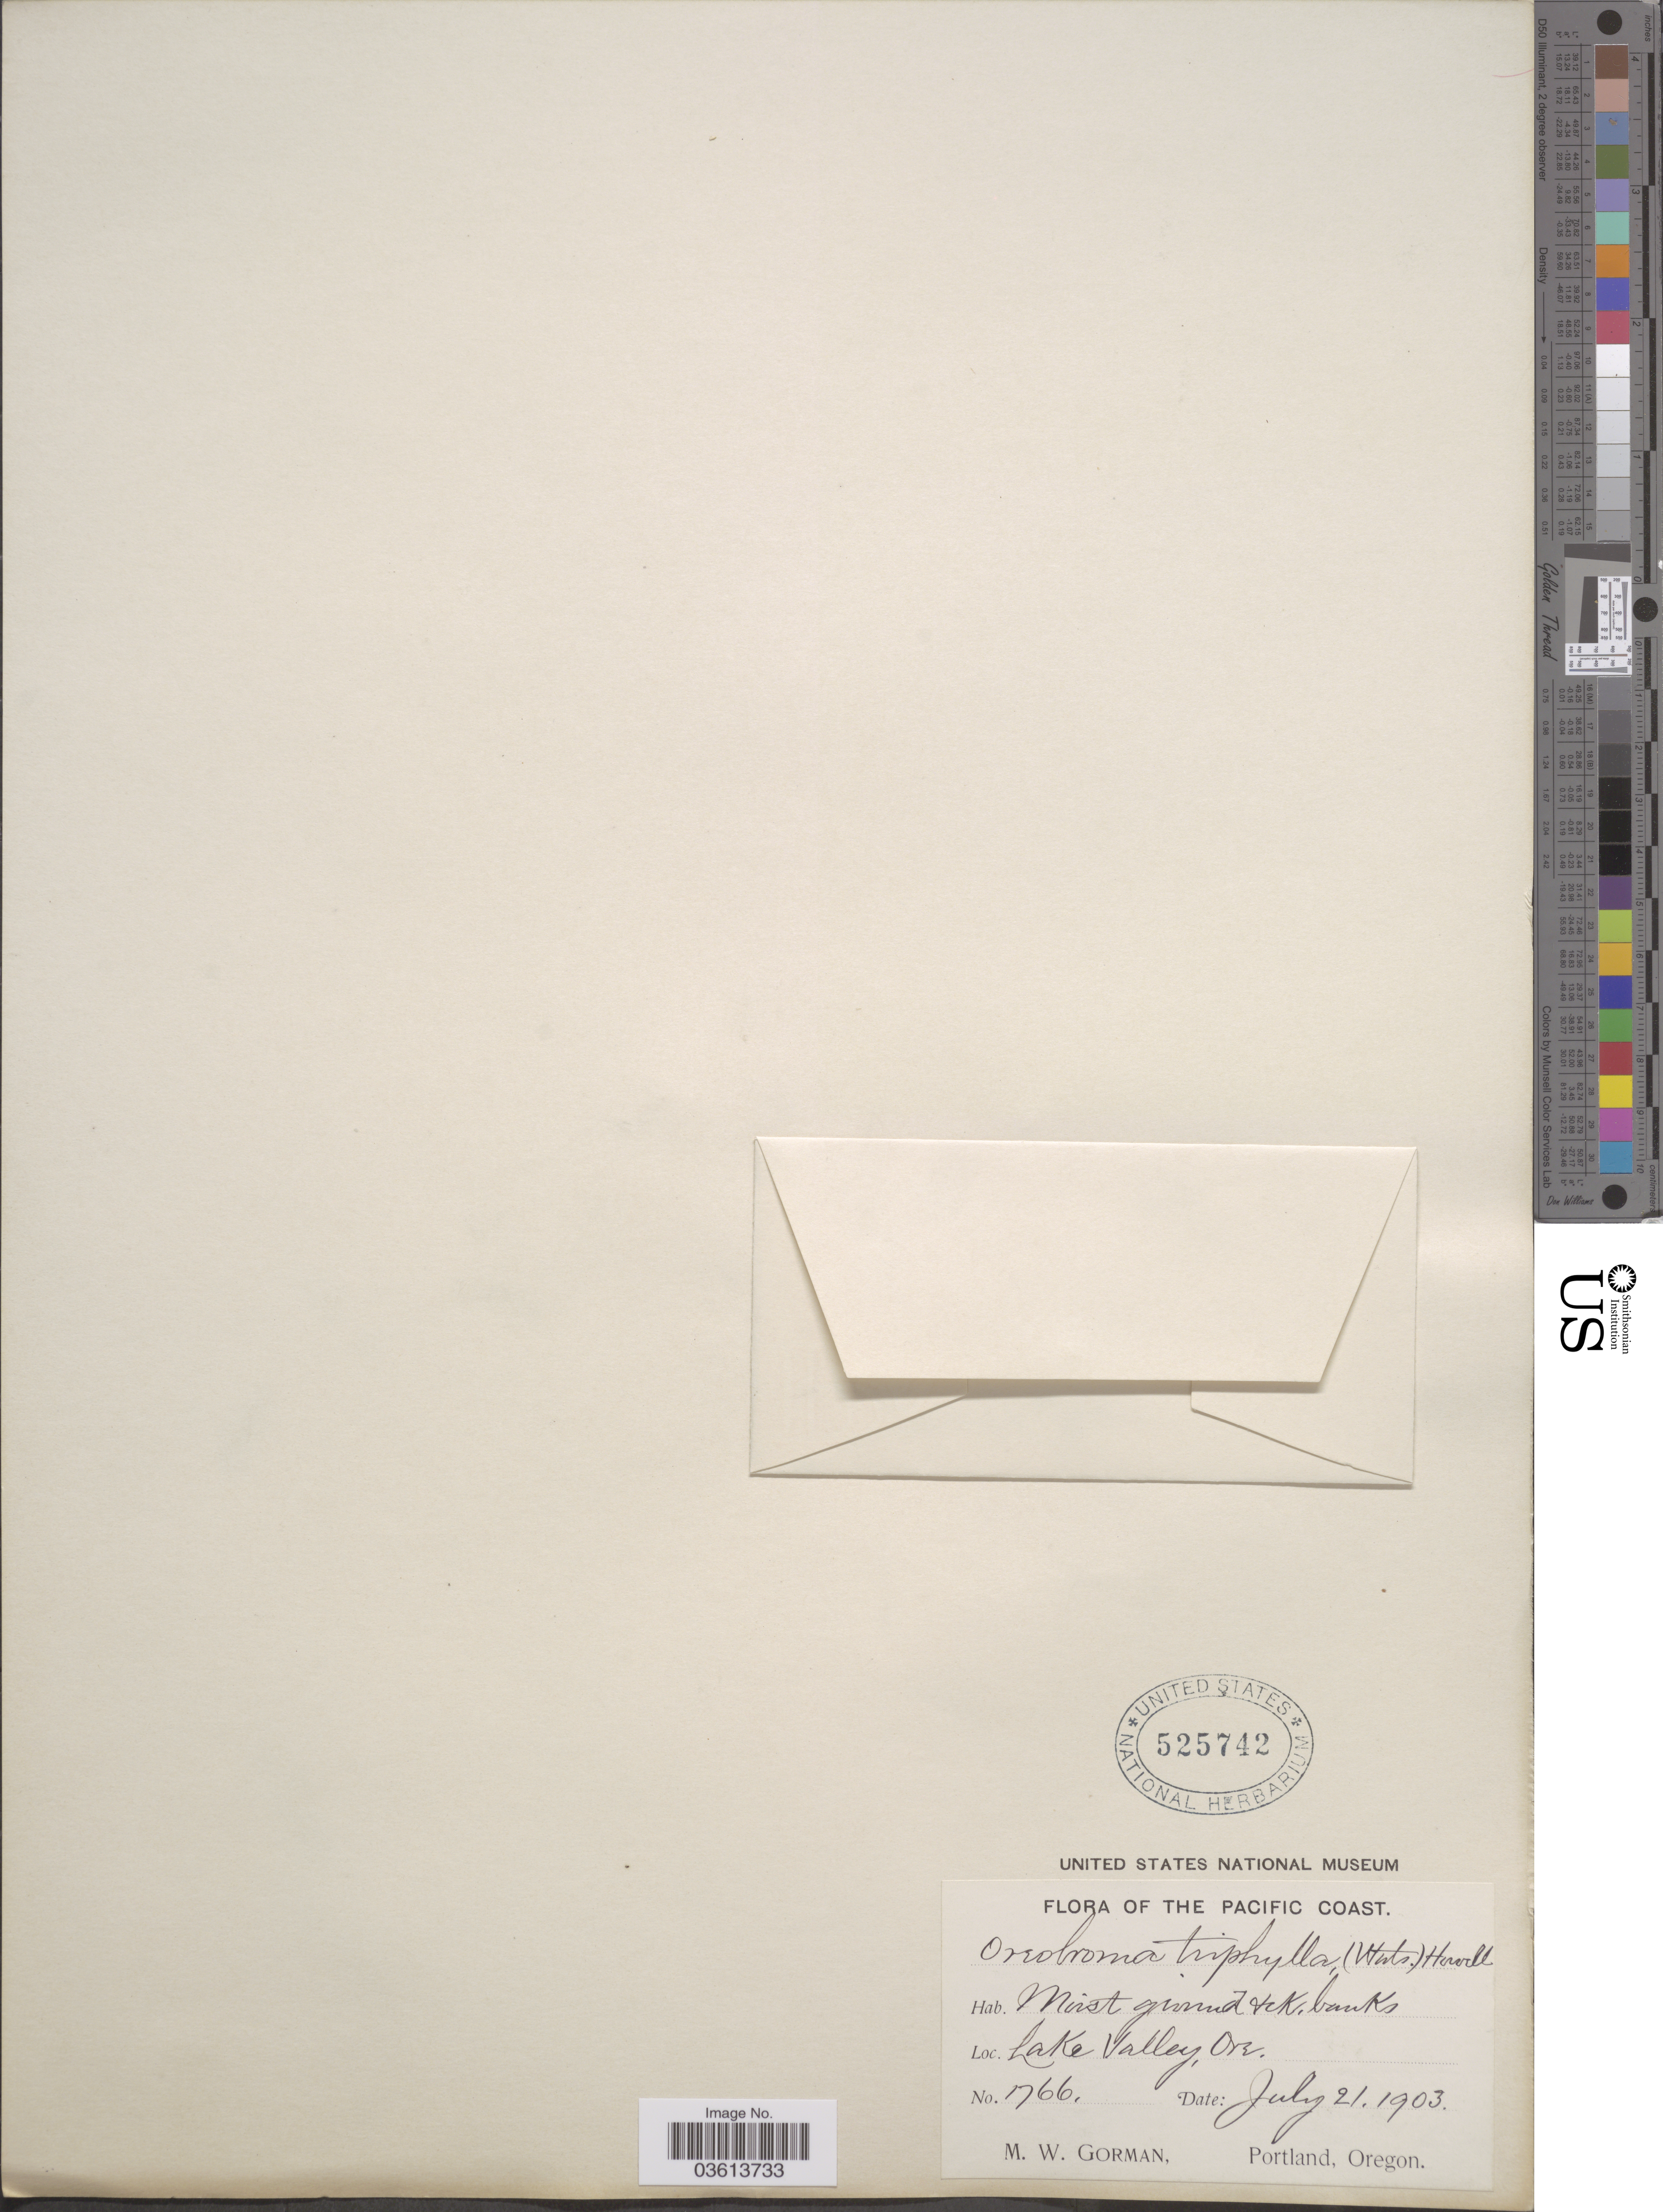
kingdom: Plantae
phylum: Tracheophyta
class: Magnoliopsida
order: Caryophyllales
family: Montiaceae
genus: Erocallis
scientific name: Erocallis triphylla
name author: (S. Watson) Rydb.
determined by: Strong, Mark T., (BOT), Smithsonian Institution - National Museum of Natural History (UNITED STATES)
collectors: M. W. Gorman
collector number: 1766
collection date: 1903-07-21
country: United States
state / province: Oregon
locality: Pacific Coast. Lake Valley.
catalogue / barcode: US 525742